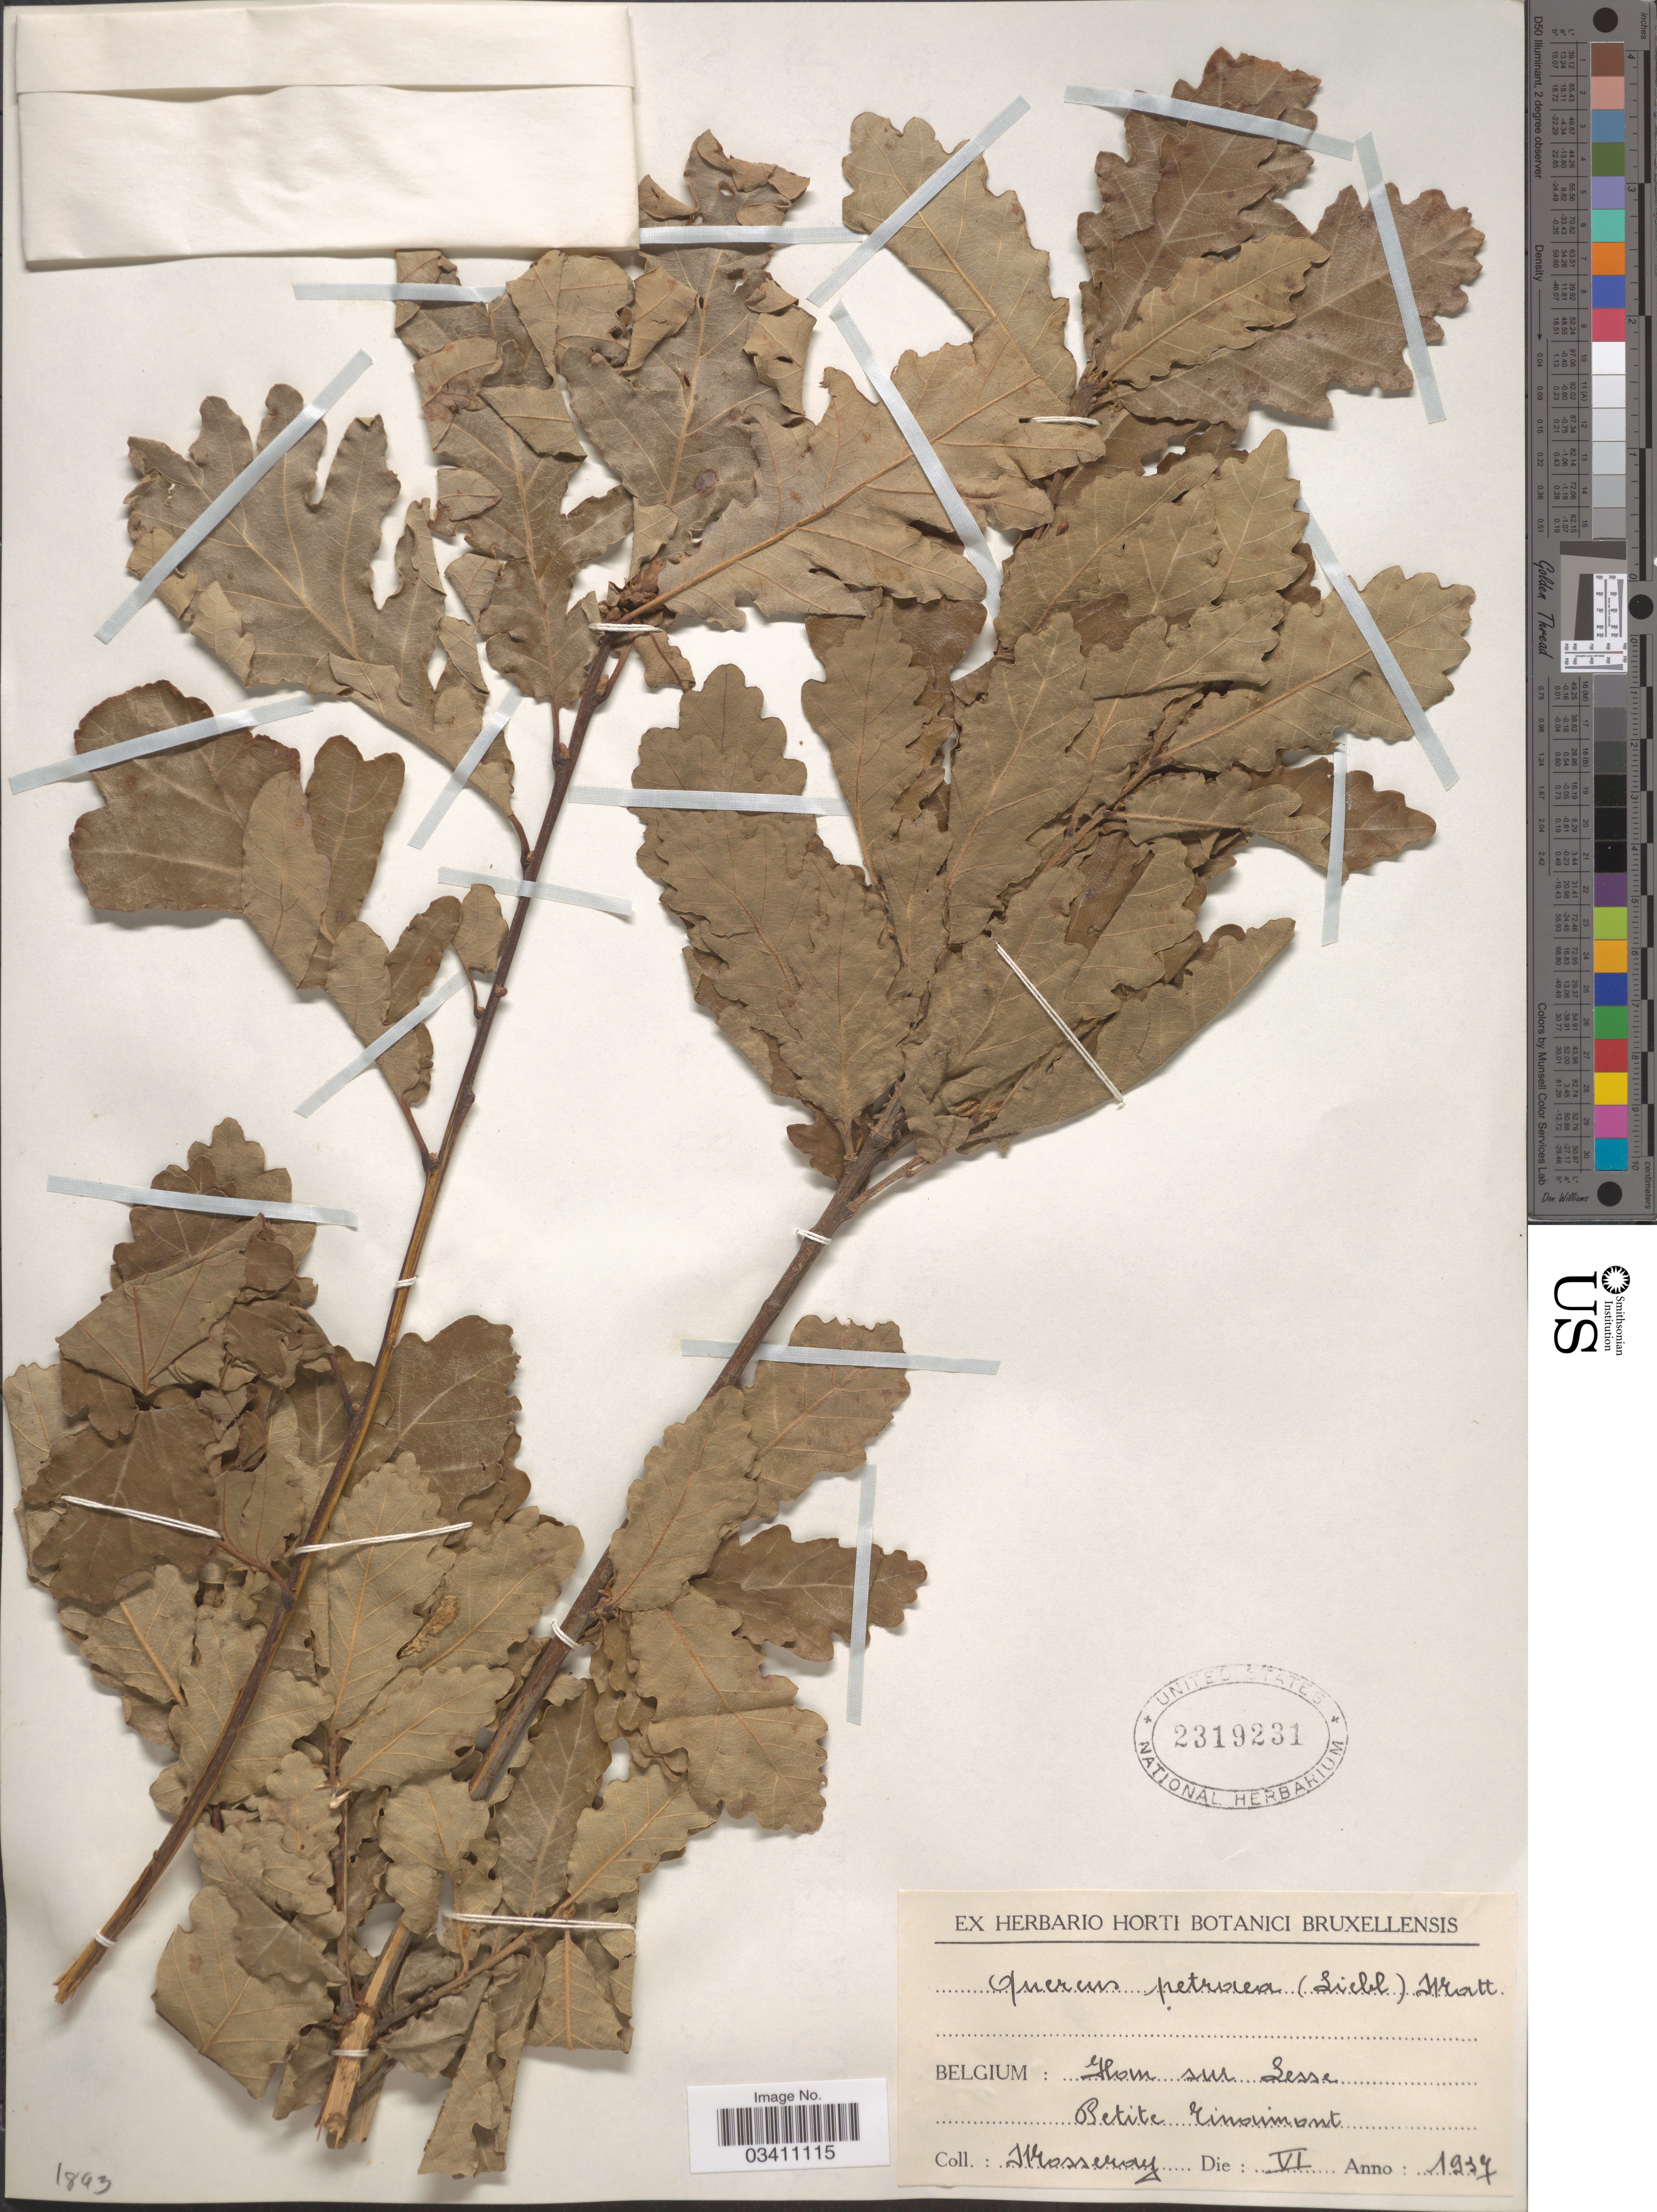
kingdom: Plantae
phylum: Tracheophyta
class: Magnoliopsida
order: Fagales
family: Fagaceae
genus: Quercus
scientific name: Quercus petraea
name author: (Matt.) Liebl.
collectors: Mosseray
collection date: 1937-06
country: Belgium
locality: Han sur Lesse. Petite Tinaimont.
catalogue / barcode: US 2319231